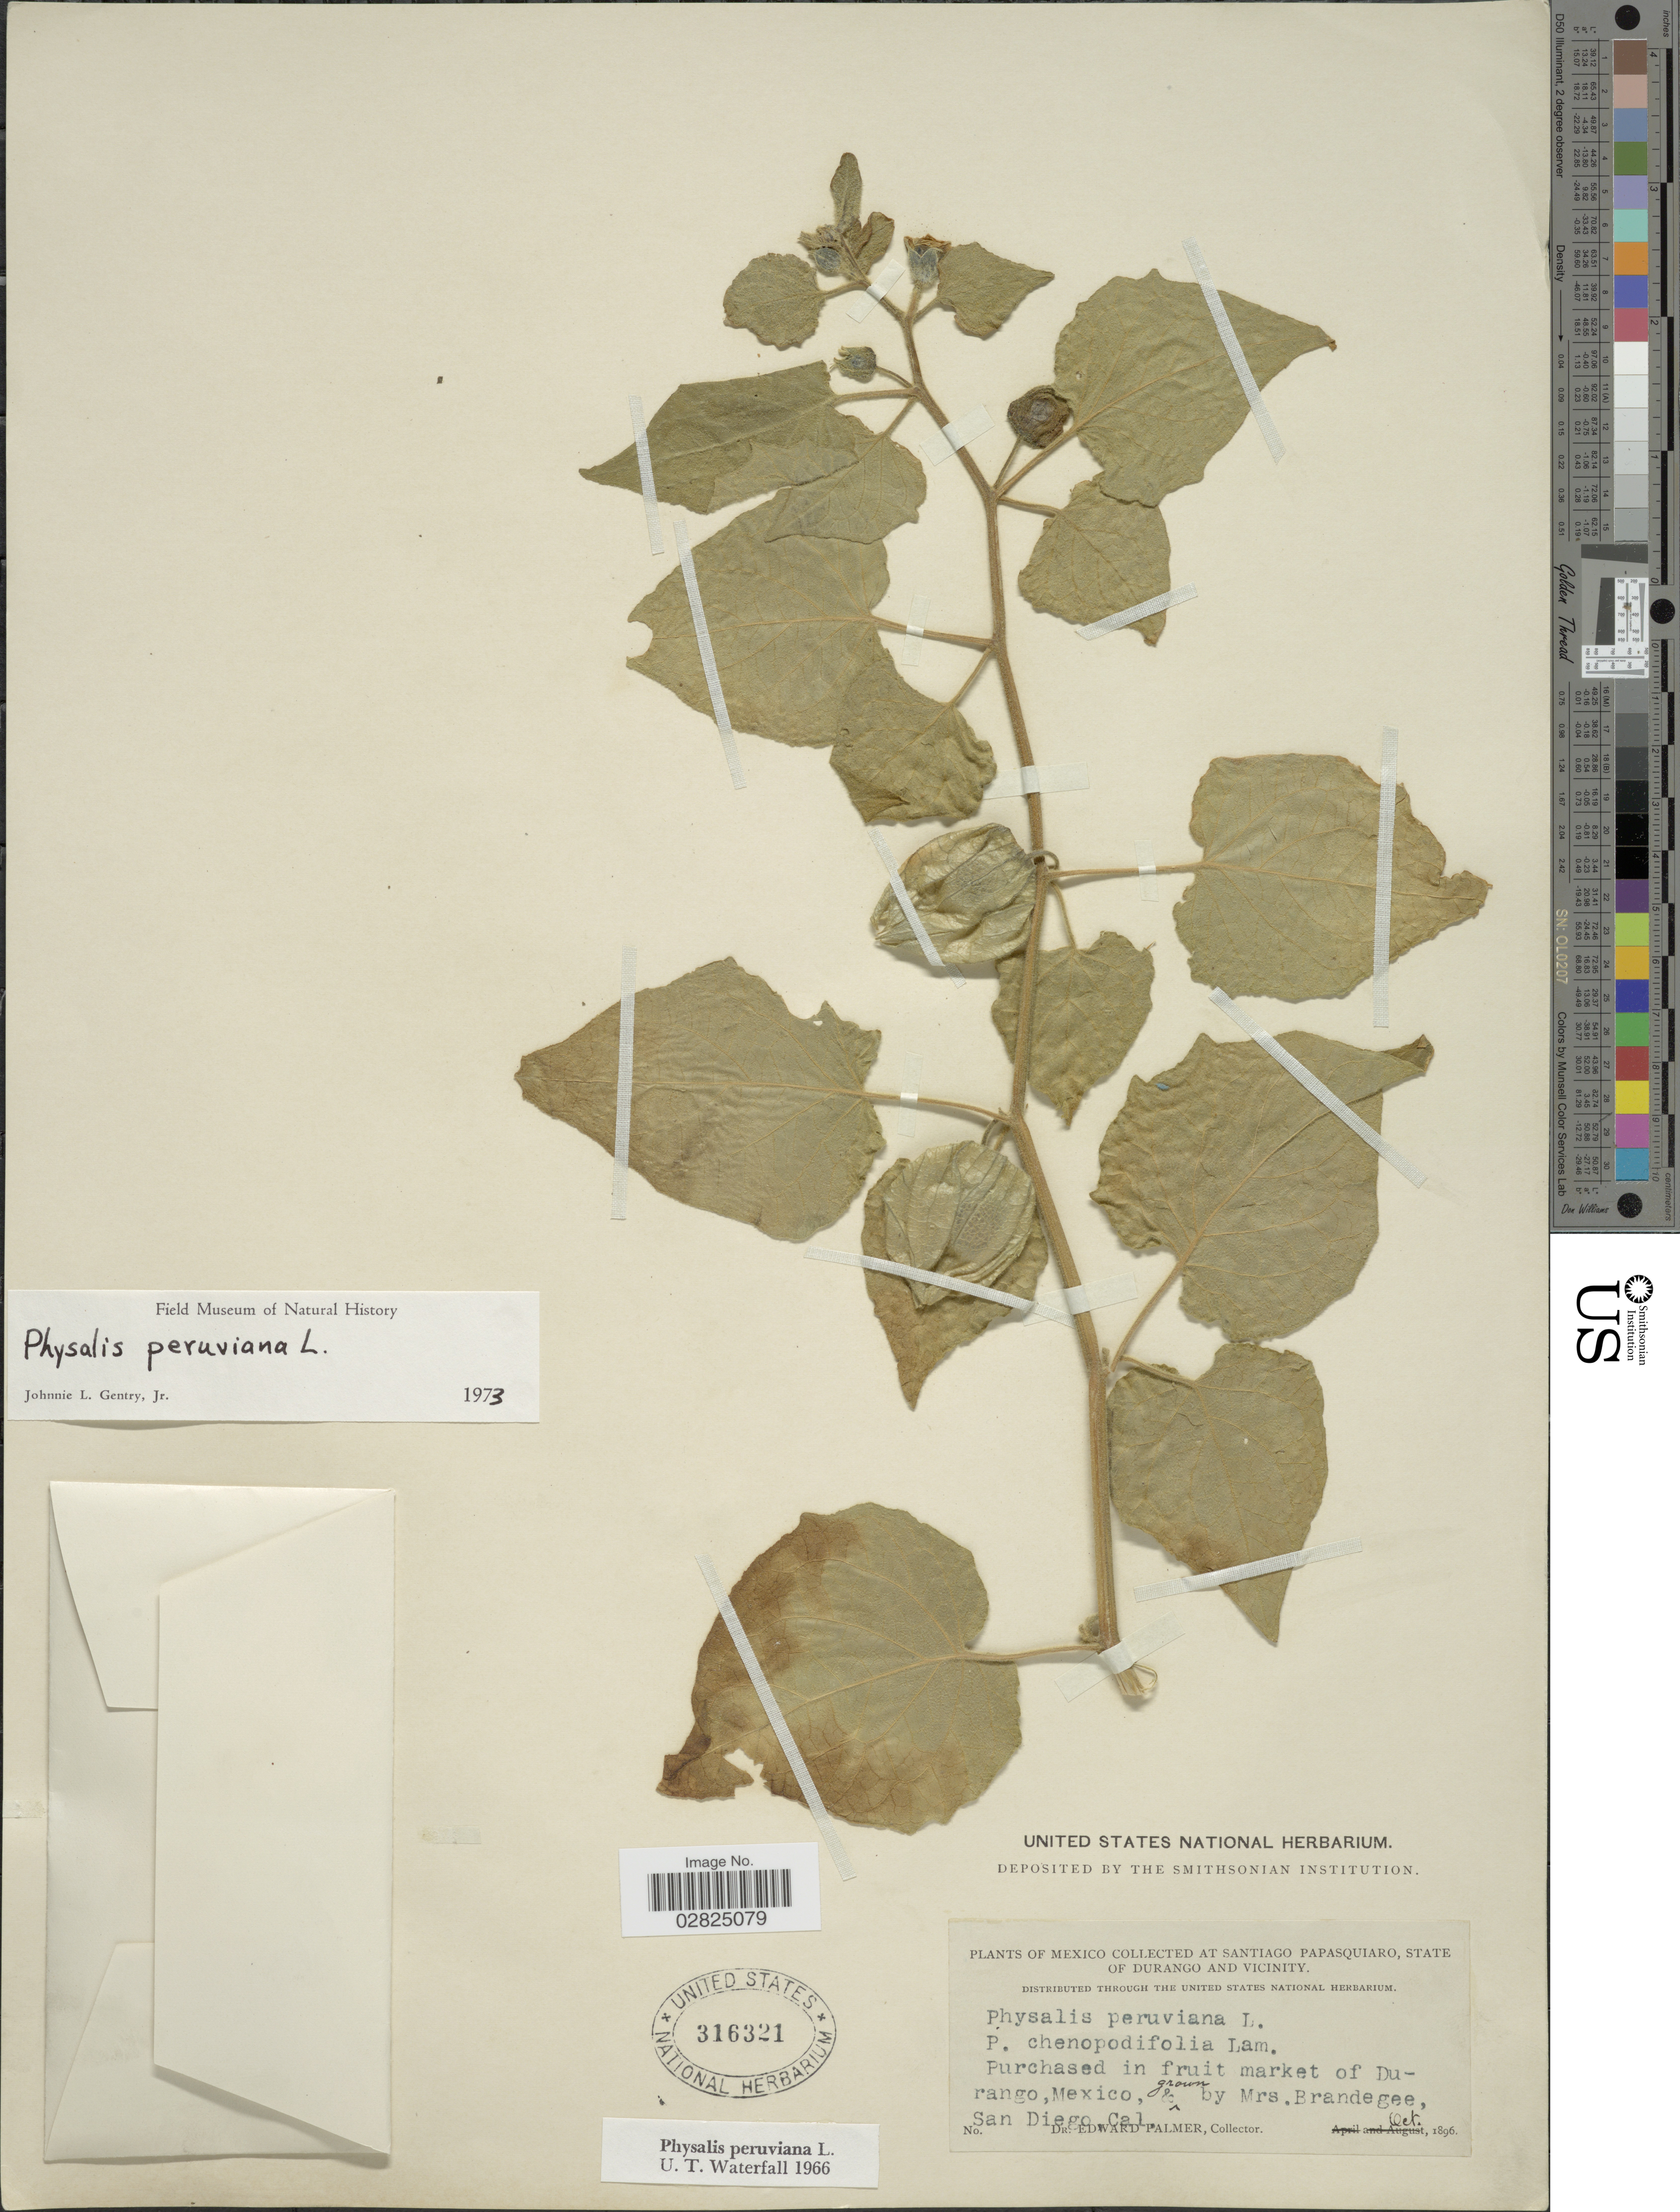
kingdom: Plantae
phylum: Tracheophyta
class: Magnoliopsida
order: Solanales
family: Solanaceae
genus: Physalis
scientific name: Physalis peruviana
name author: L.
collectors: M. K. Brandegee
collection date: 1896-10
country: United States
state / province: California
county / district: San Diego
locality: San Diego.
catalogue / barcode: US 316321